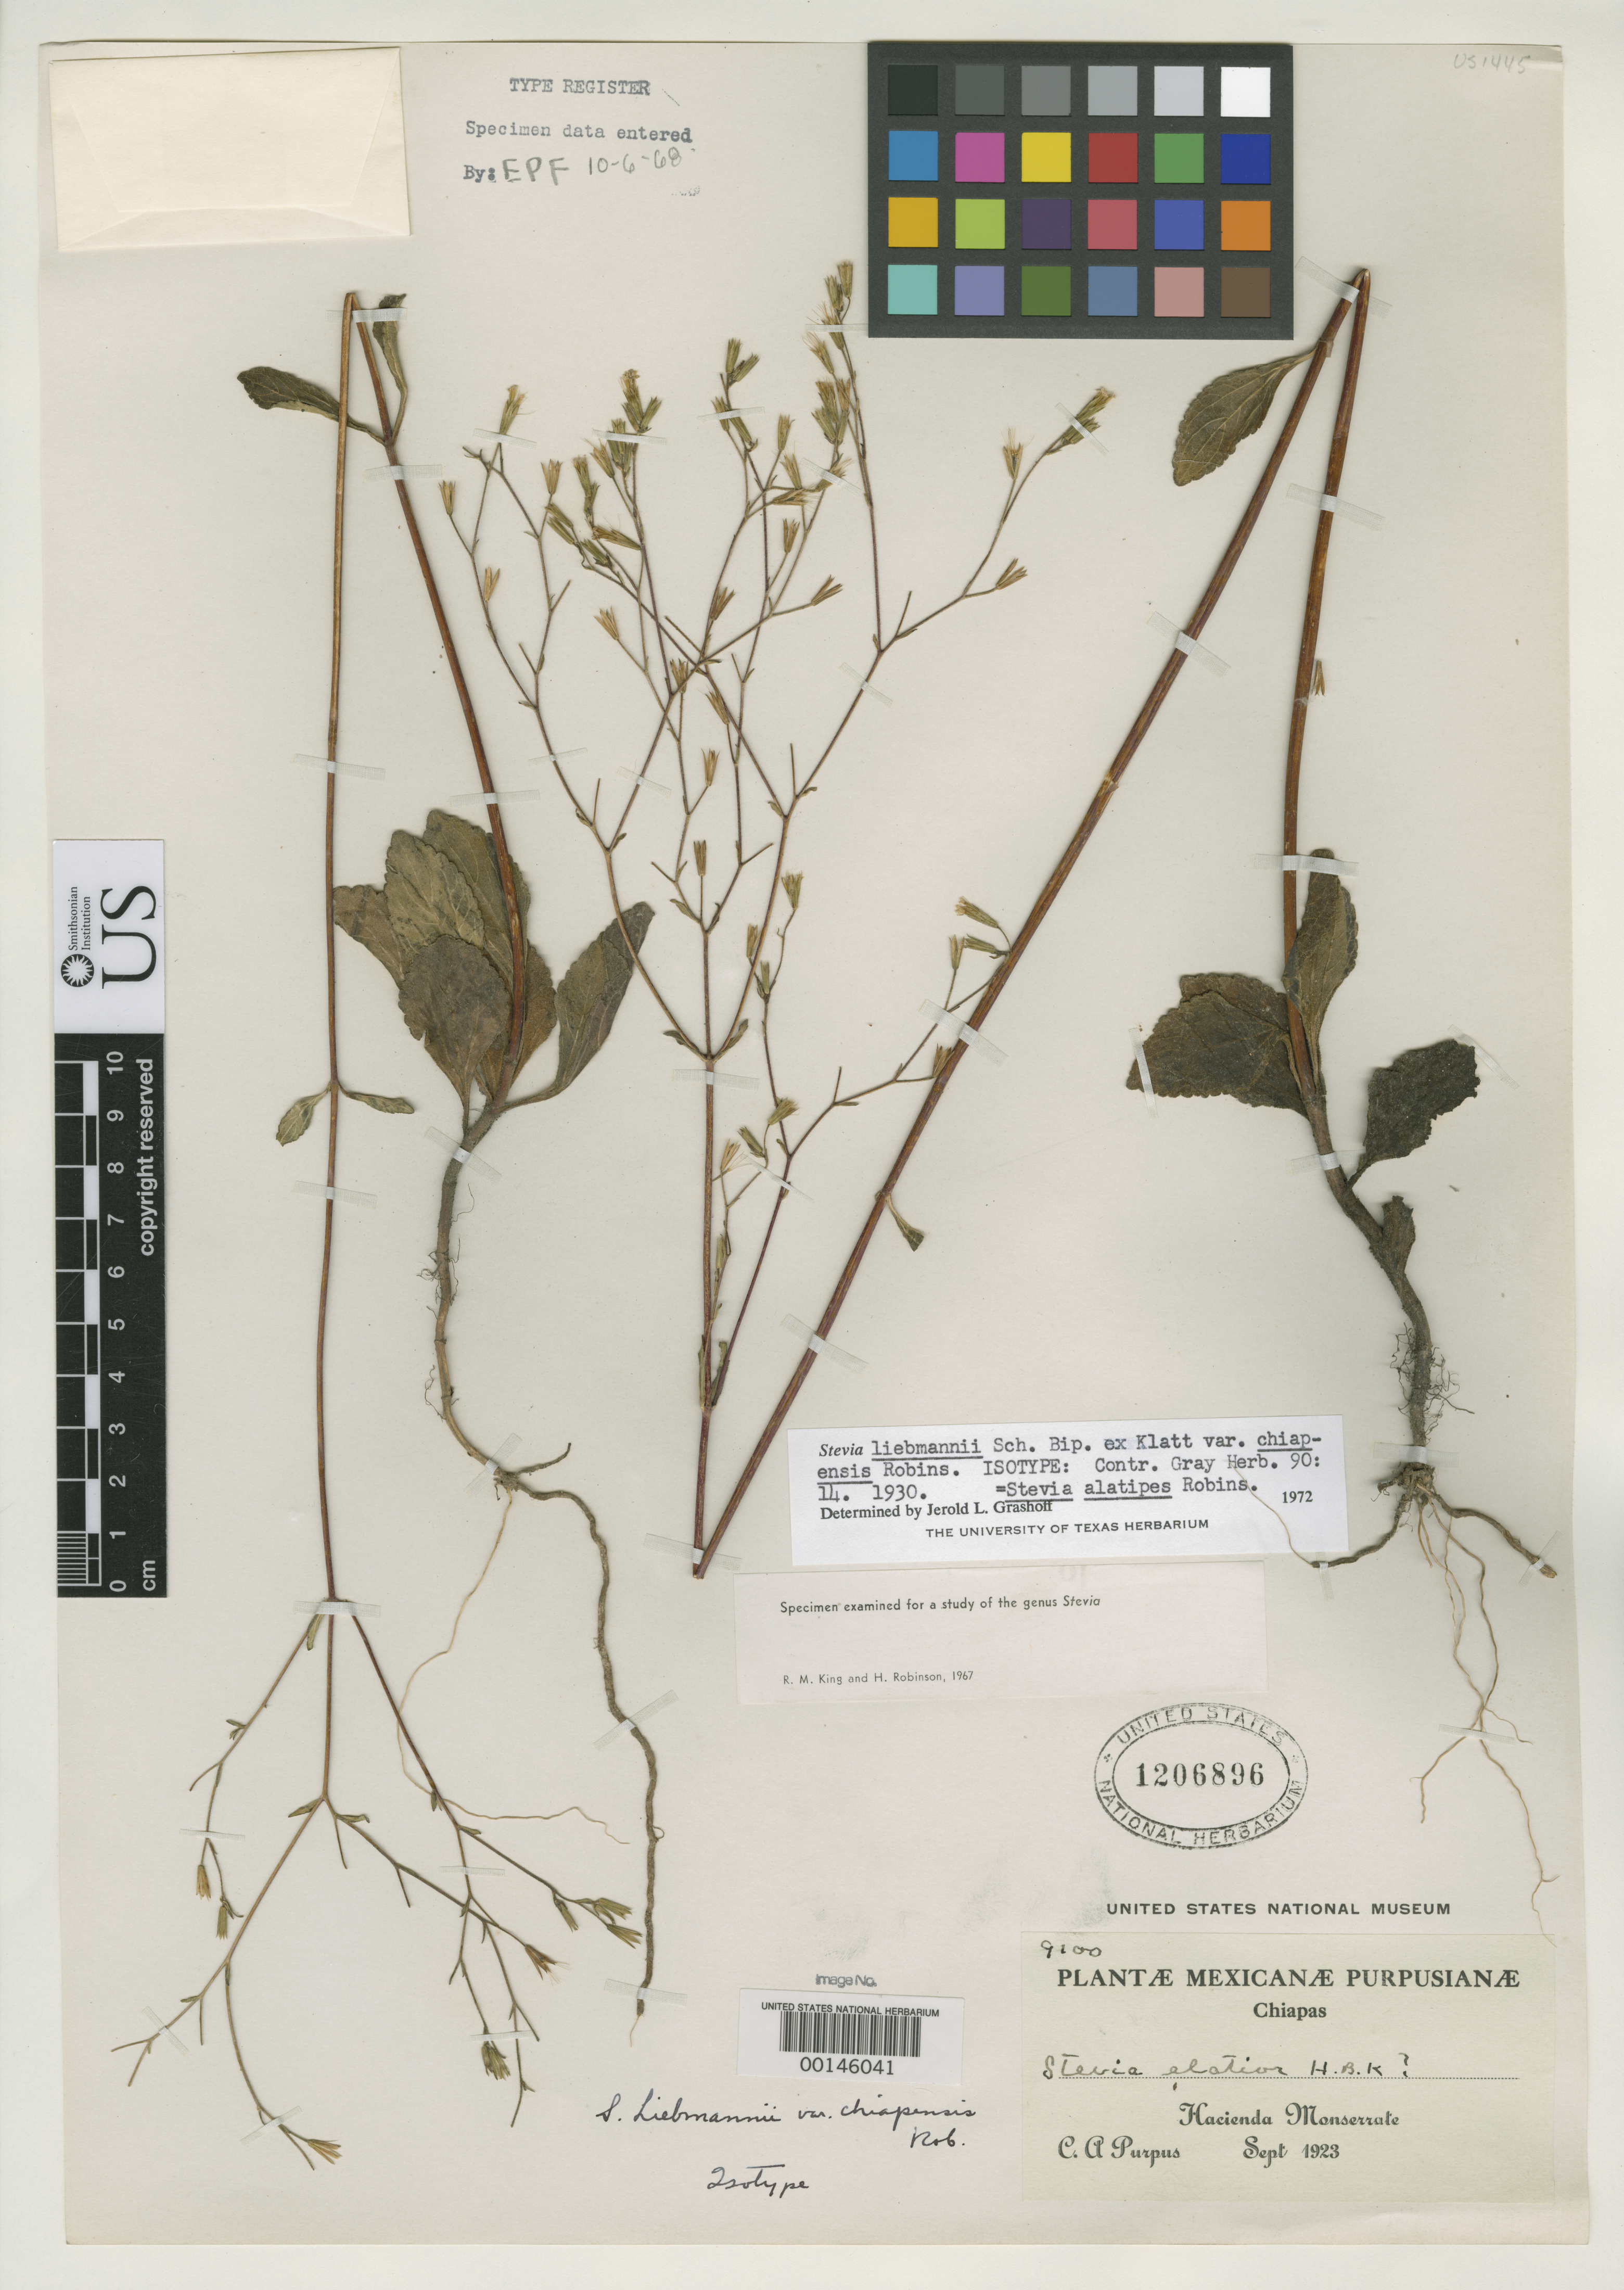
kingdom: Plantae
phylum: Tracheophyta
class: Magnoliopsida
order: Asterales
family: Asteraceae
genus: Stevia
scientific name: Stevia liebmannii var. chiapensis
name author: B.L. Rob.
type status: Isotype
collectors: C. A. Purpus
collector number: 9100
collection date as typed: Sep 1923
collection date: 1923-09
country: Mexico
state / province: Chiapas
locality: Hacienda Monserrate.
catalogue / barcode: US 1206896